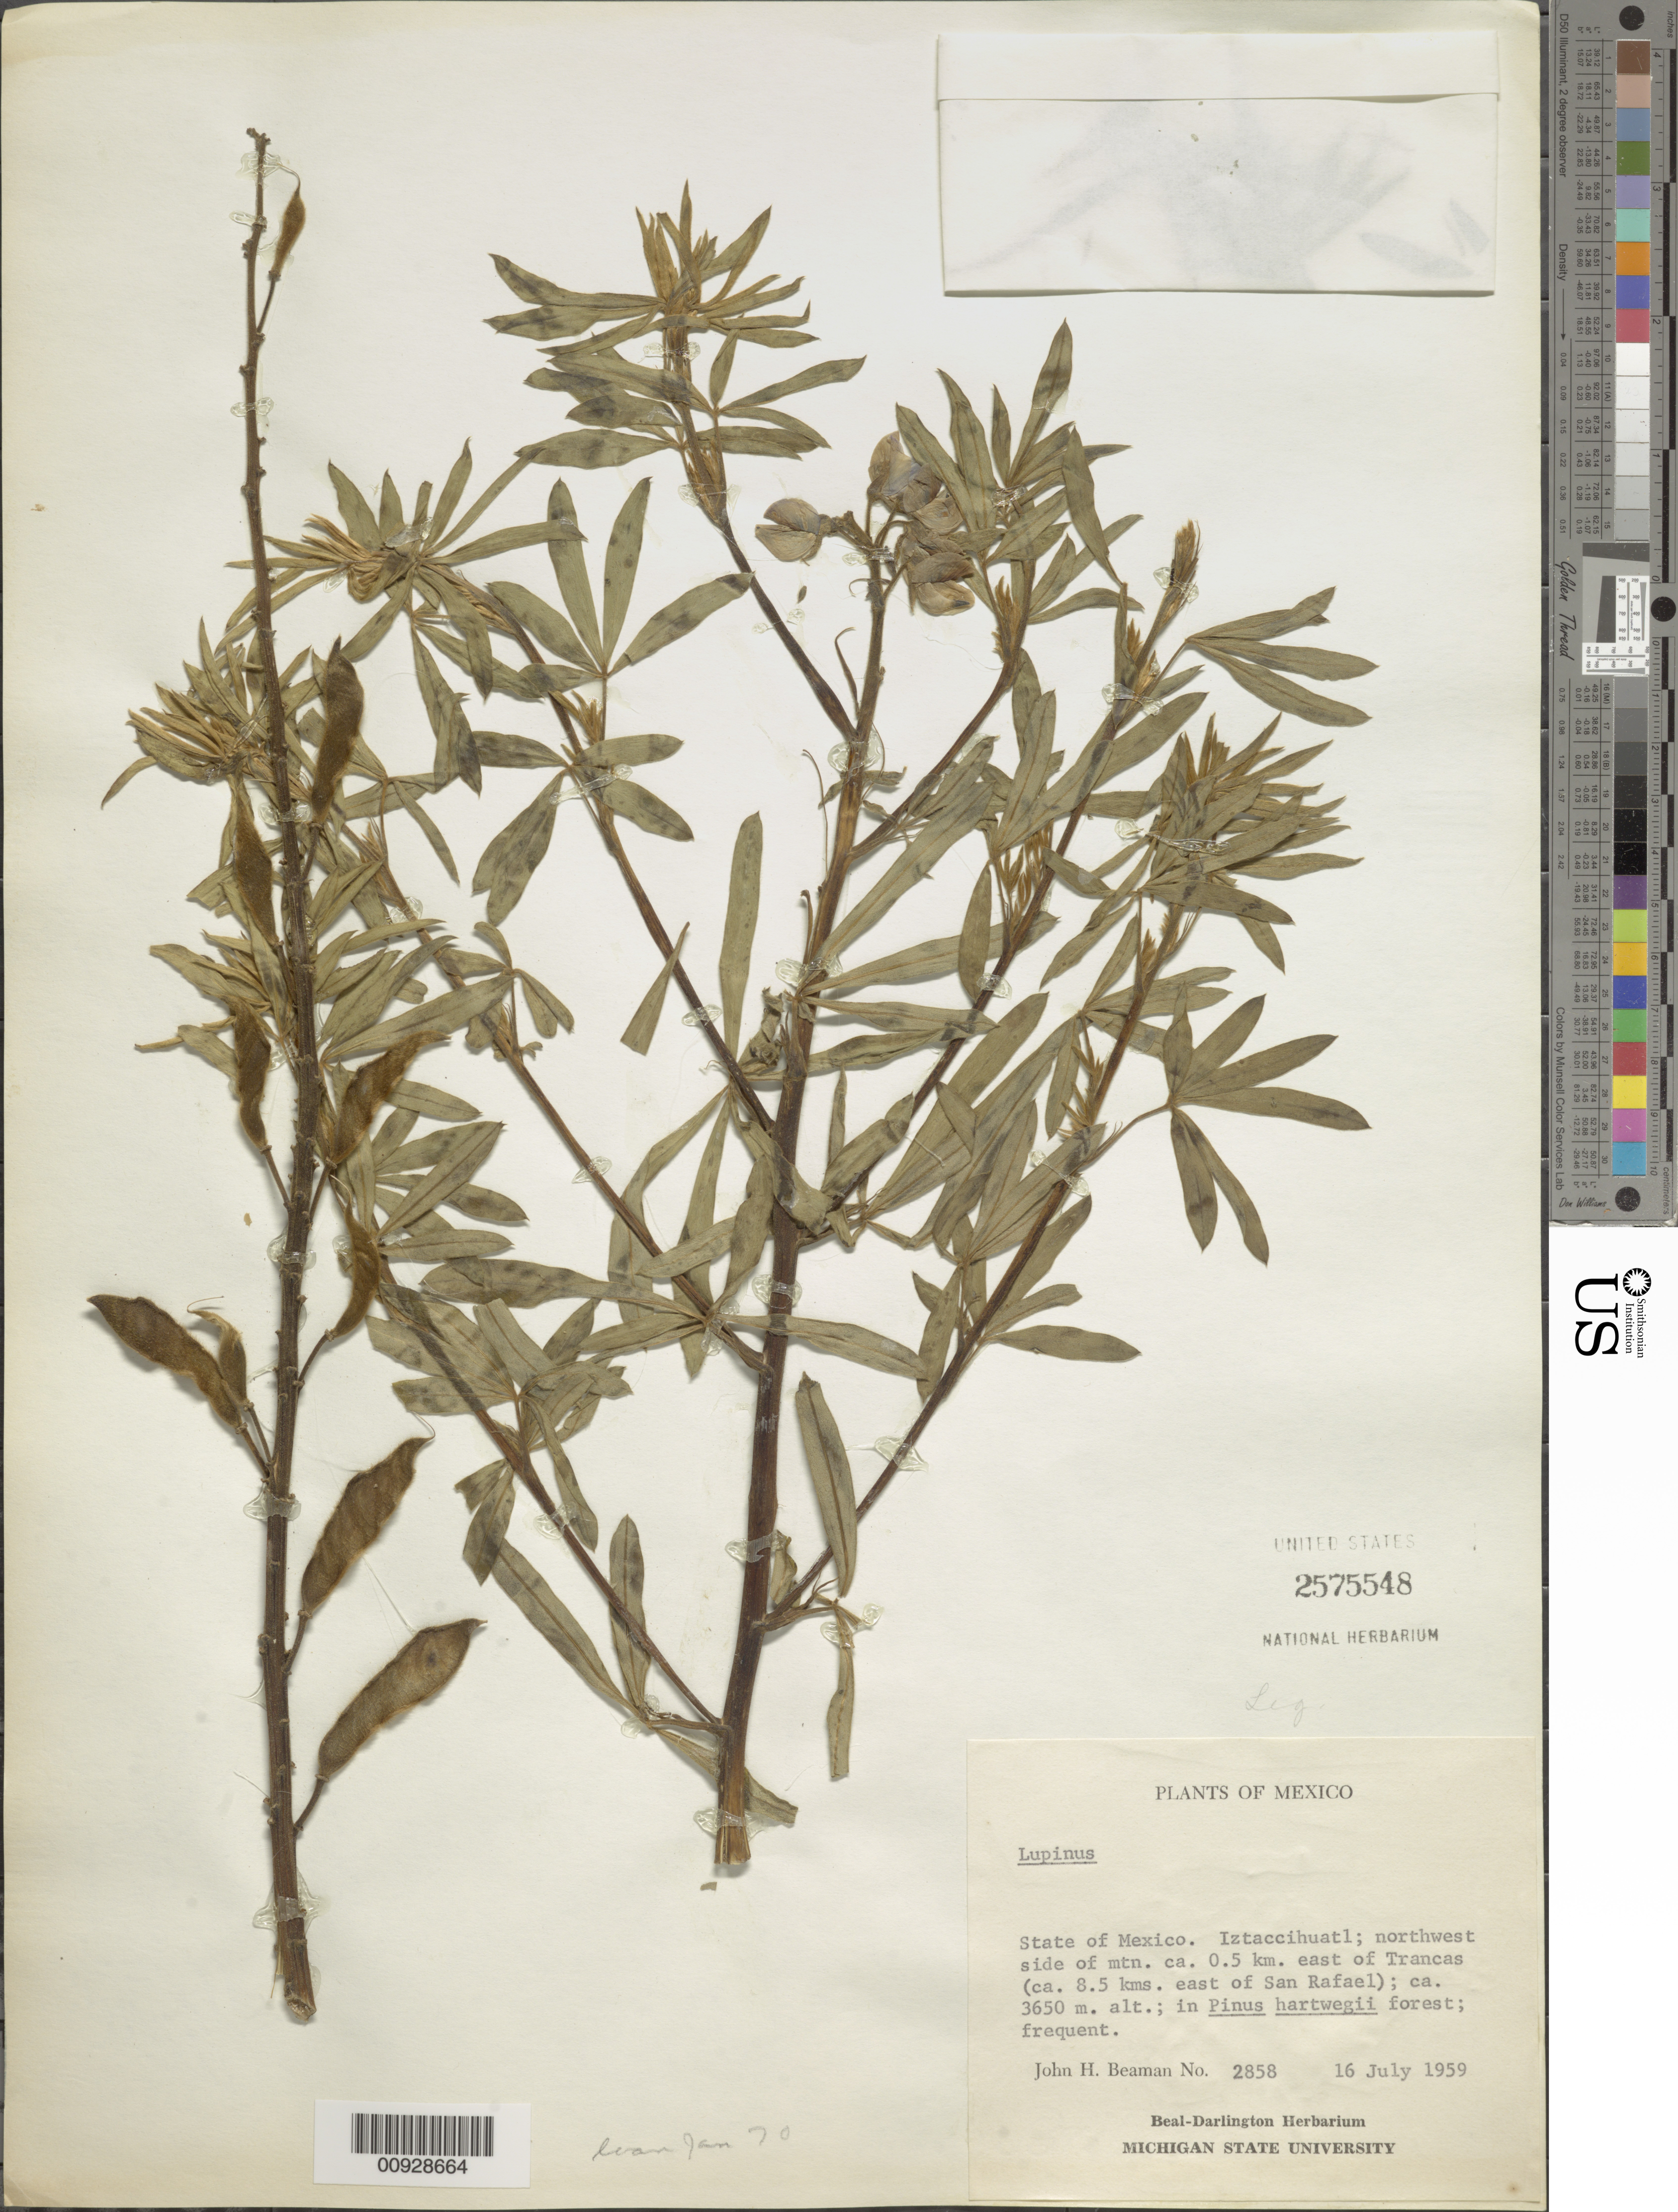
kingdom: Plantae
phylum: Tracheophyta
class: Magnoliopsida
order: Fabales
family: Fabaceae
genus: Lupinus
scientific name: Lupinus sp.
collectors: J. H. Beaman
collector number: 2858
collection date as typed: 16 Jul 1959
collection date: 1959-07-16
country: Mexico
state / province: México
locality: Iztaccihuatl; northwest side of mtn. ca. 0.5 km. east of Trancas (ca. 8.5 km. east of San Rafael).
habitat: In Pinus hartwegii forest.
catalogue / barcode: US 2575548